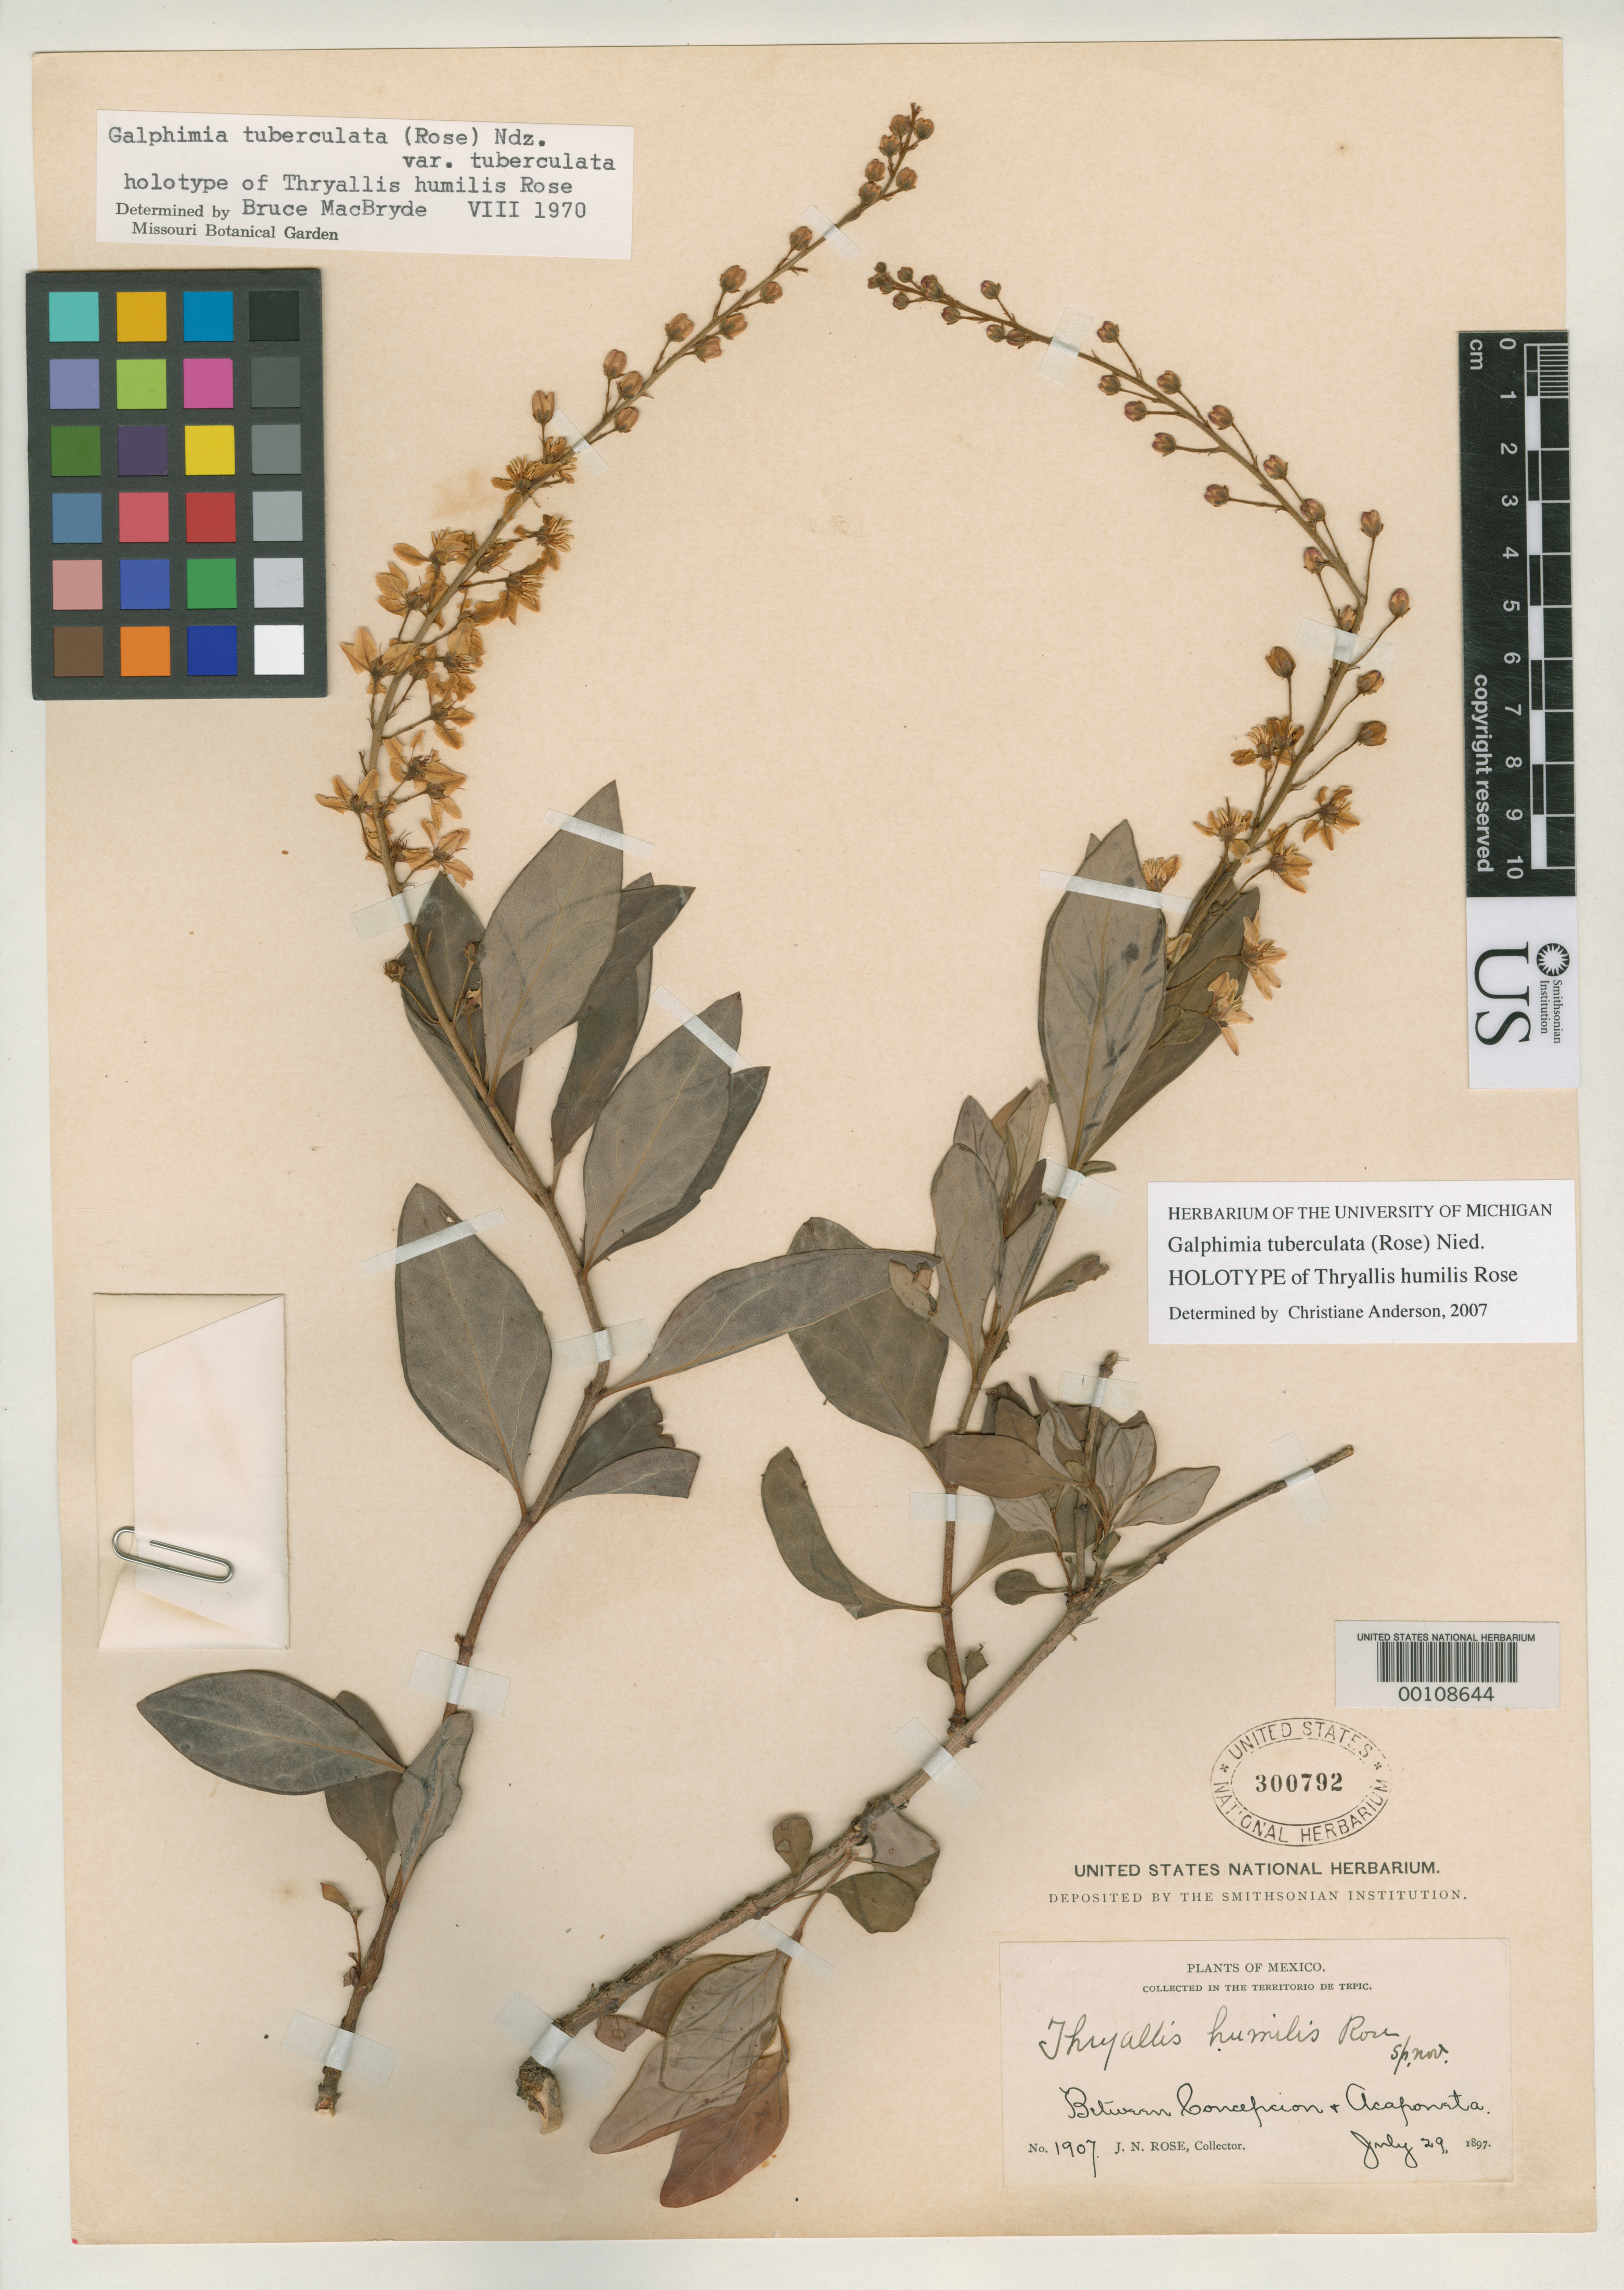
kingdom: Plantae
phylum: Tracheophyta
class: Magnoliopsida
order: Malpighiales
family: Malpighiaceae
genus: Thryallis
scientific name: Thryallis humilis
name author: Rose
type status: Holotype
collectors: J. N. Rose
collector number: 1907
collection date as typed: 29 Jul 1897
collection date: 1897-07-29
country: Mexico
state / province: Nayarit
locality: On the road between Concepcion and Acaponeta.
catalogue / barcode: US 300792